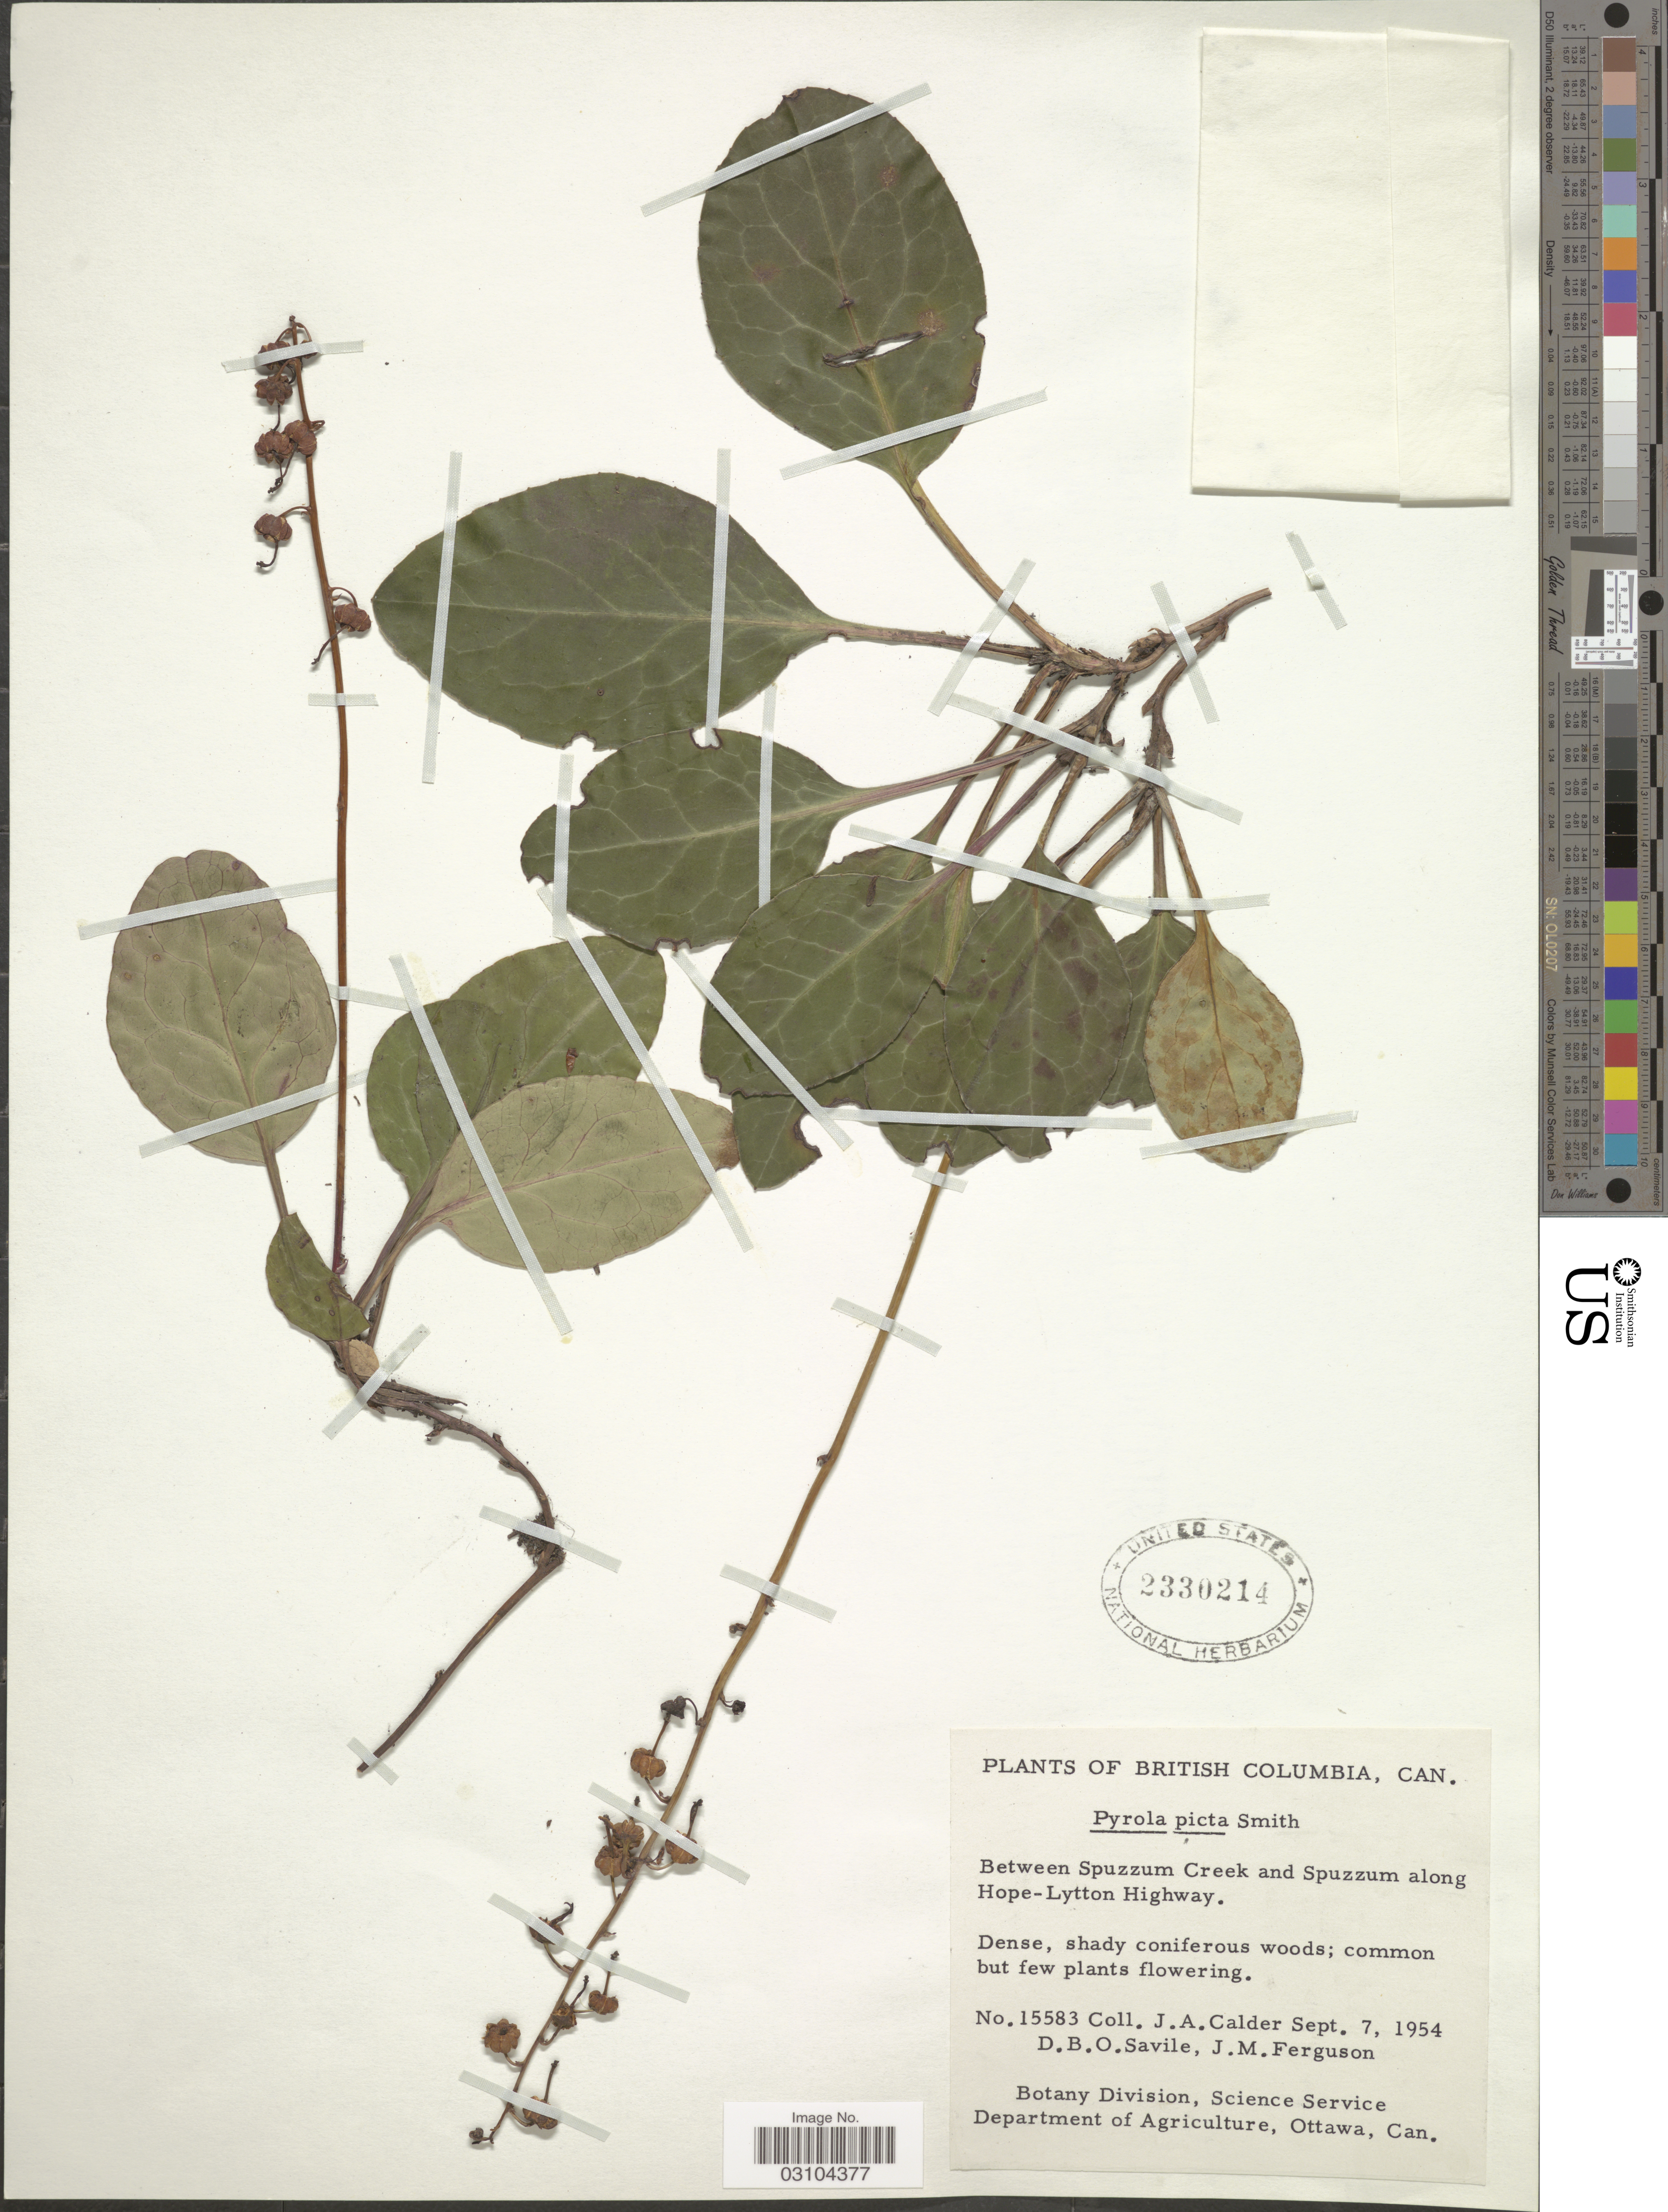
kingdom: Plantae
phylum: Tracheophyta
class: Magnoliopsida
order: Ericales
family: Ericaceae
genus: Pyrola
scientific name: Pyrola picta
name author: Sm. in Rees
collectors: J. A. Calder, D. Savile & J. M. Ferguson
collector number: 15583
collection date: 1954-09-07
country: Canada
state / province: British Columbia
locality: Between Spuzzum Creek and Spuzzum along Hope-Lytton Highway.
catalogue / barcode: US 2330214